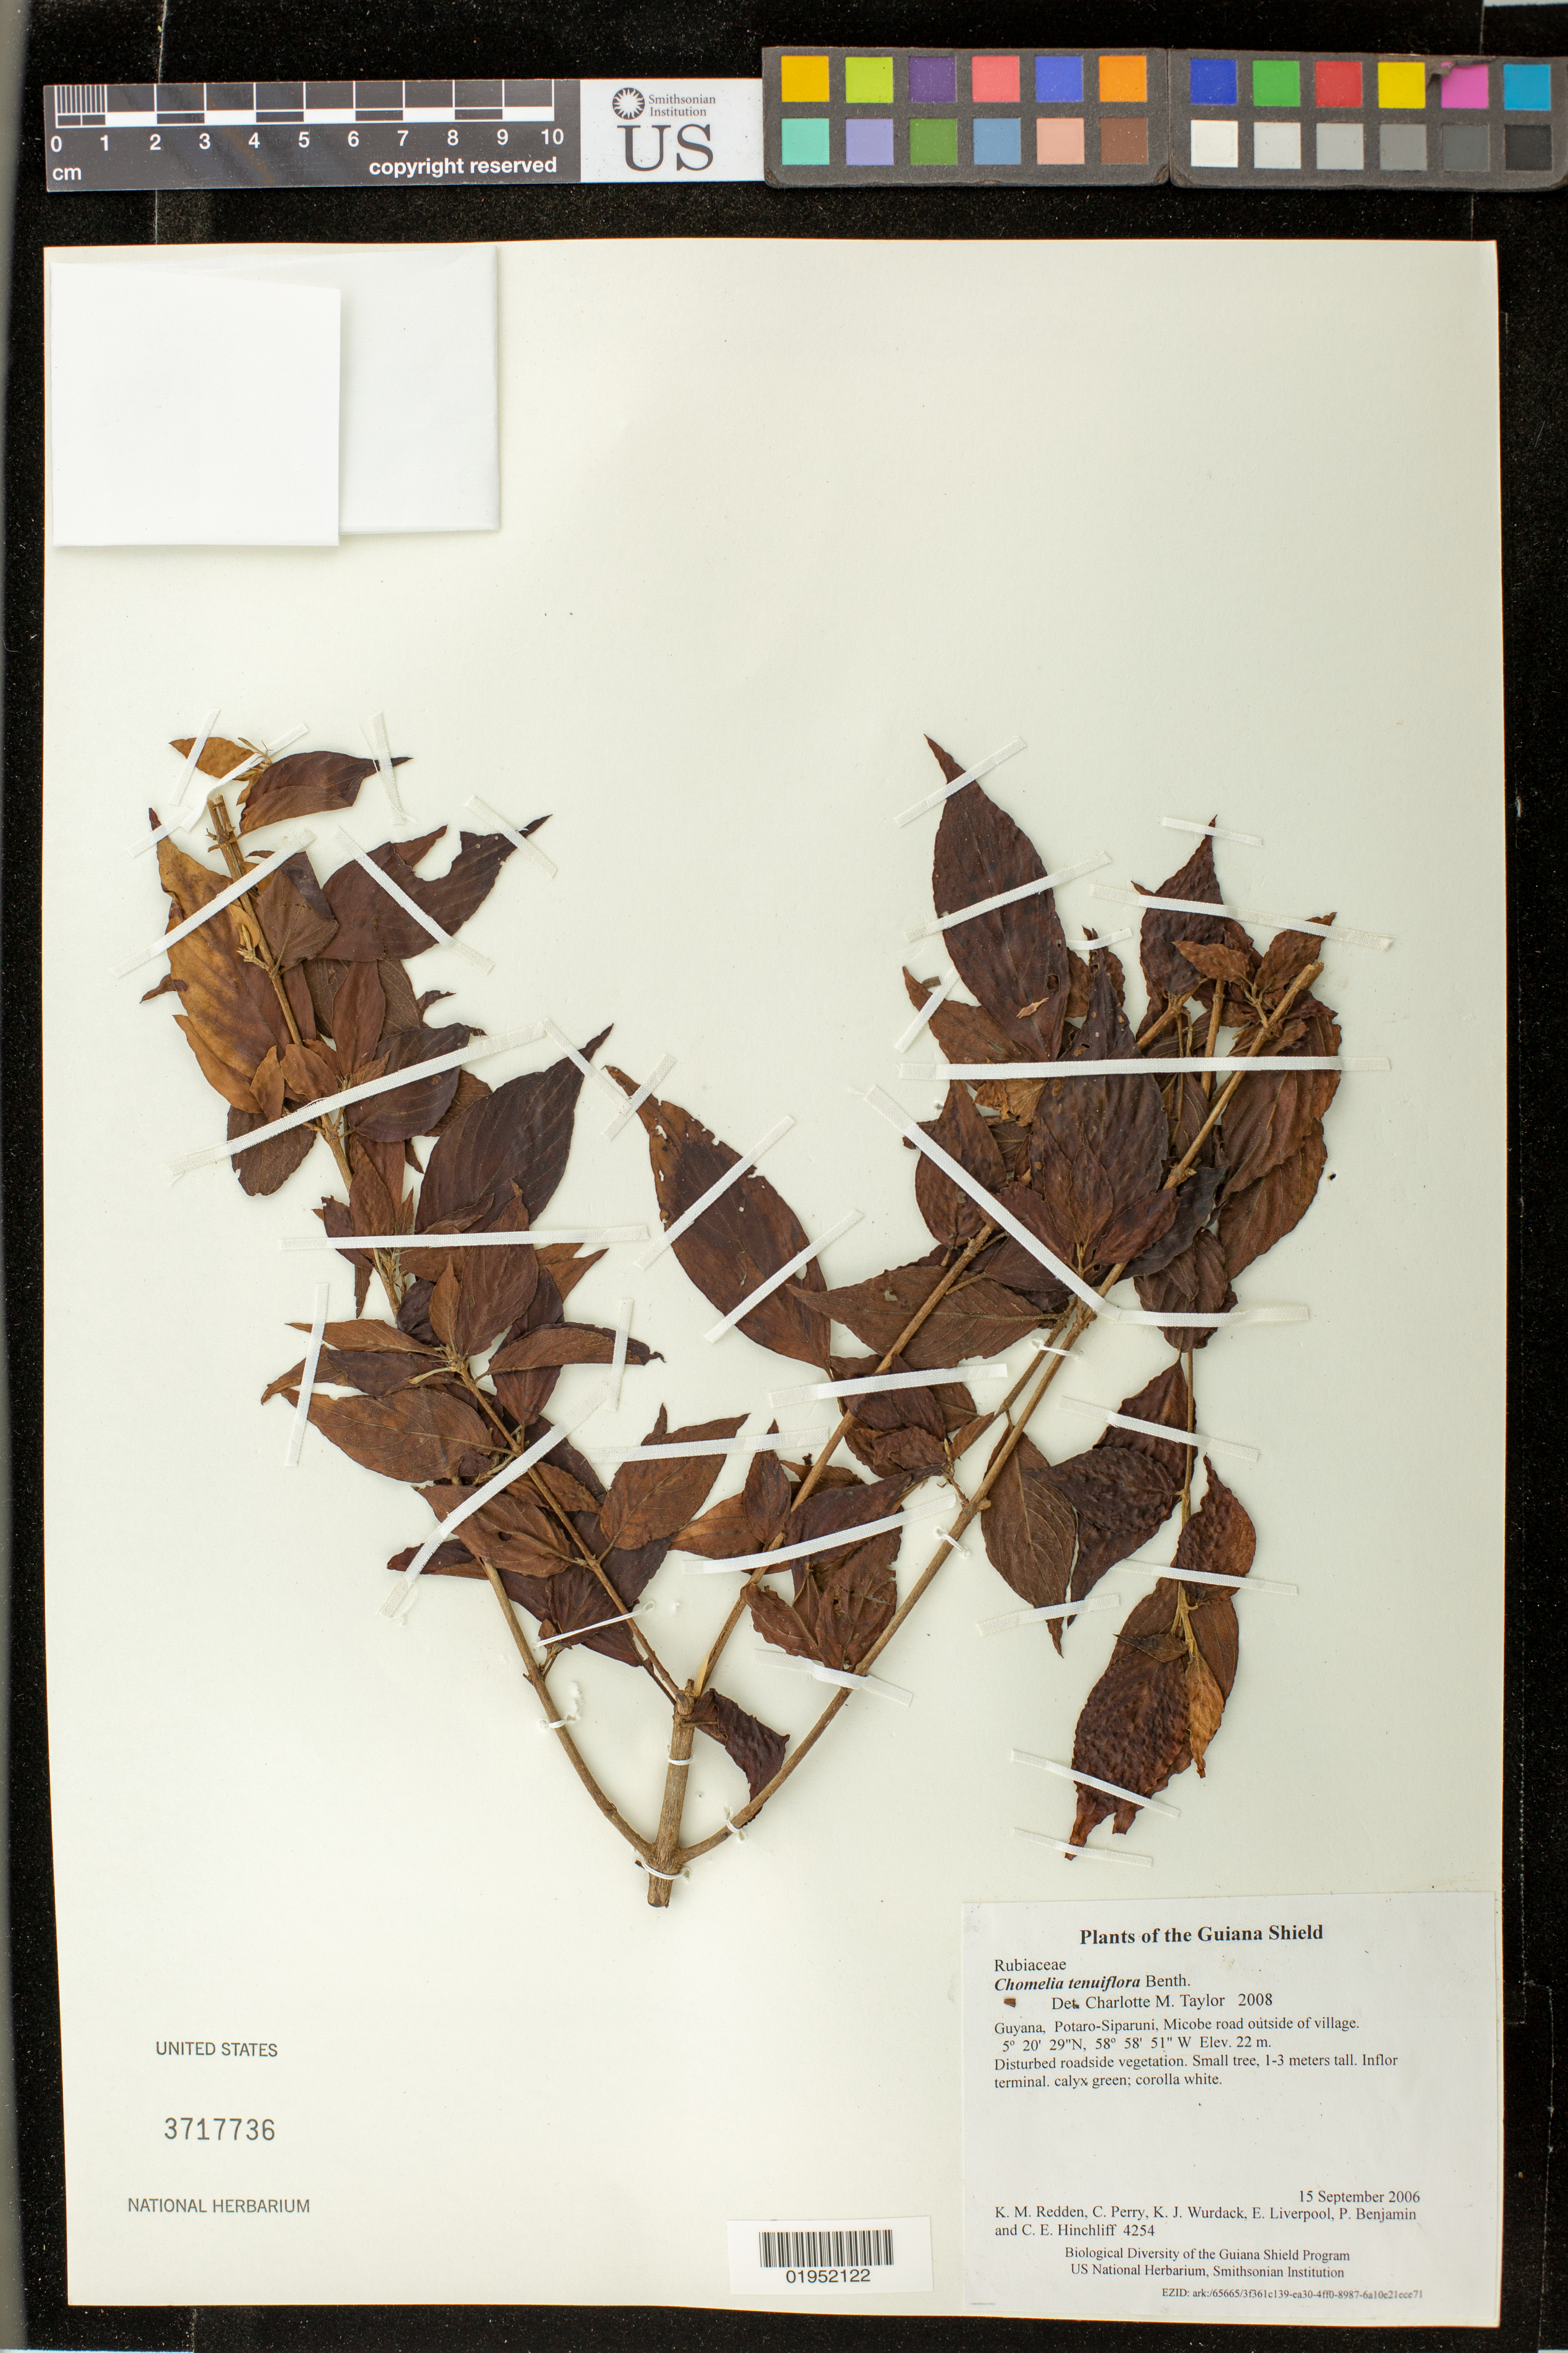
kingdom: Plantae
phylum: Tracheophyta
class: Magnoliopsida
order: Gentianales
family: Rubiaceae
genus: Chomelia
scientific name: Chomelia tenuiflora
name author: Benth.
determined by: Taylor, Charlotte M.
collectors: K. M. Redden, C. Perry, K. Wurdack, E. Liverpool, P. Benjamin & C. E. Hinchliff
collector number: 4254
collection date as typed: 15 September 2006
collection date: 2006-09-15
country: Guyana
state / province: Potaro-Siparuni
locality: Micobe road outside of village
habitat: Disturbed roadside vegetation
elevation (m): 22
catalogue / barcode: US 3717736